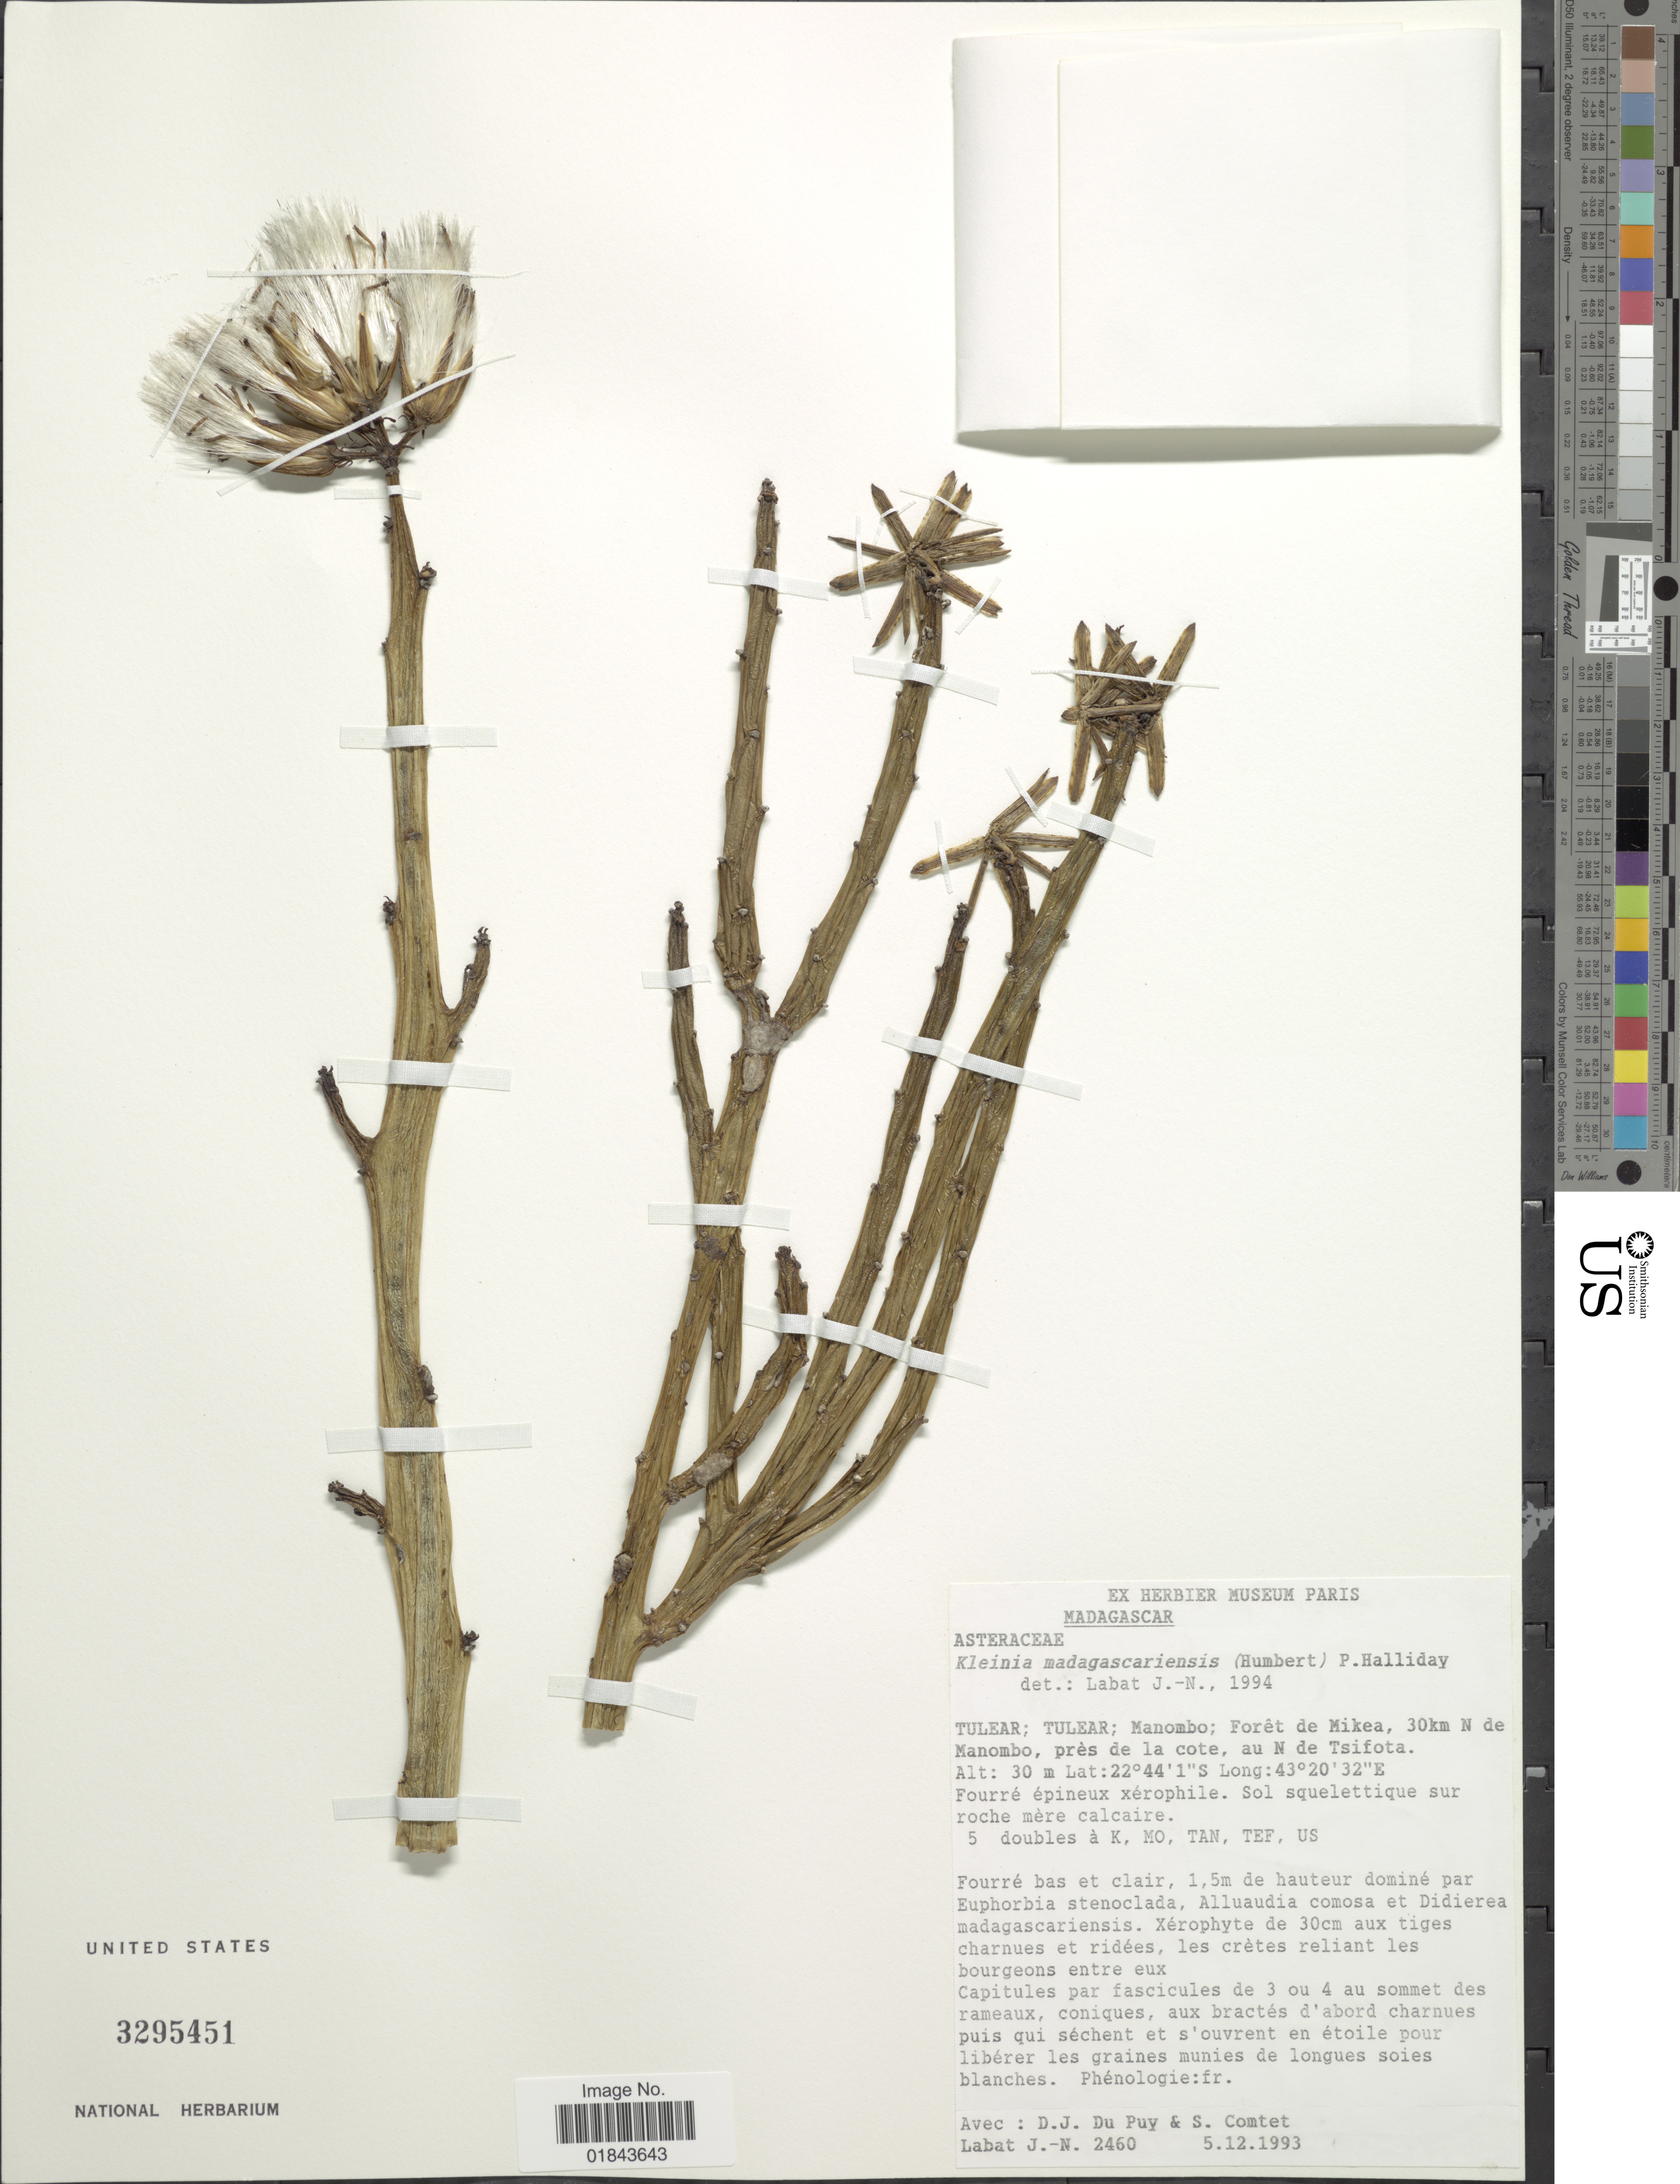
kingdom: Plantae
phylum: Tracheophyta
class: Magnoliopsida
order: Asterales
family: Asteraceae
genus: Notonia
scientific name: Notonia madagascariensis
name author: Humbert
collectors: D. Du Puy, S. Comtet & J.-N. Labat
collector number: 2460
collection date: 1993-12-05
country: Madagascar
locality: Tulear, Manombo, Forest de Mikea, 30km N de Manombo, pres de la cote, au N de Tsifota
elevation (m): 30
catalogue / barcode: US 3295451